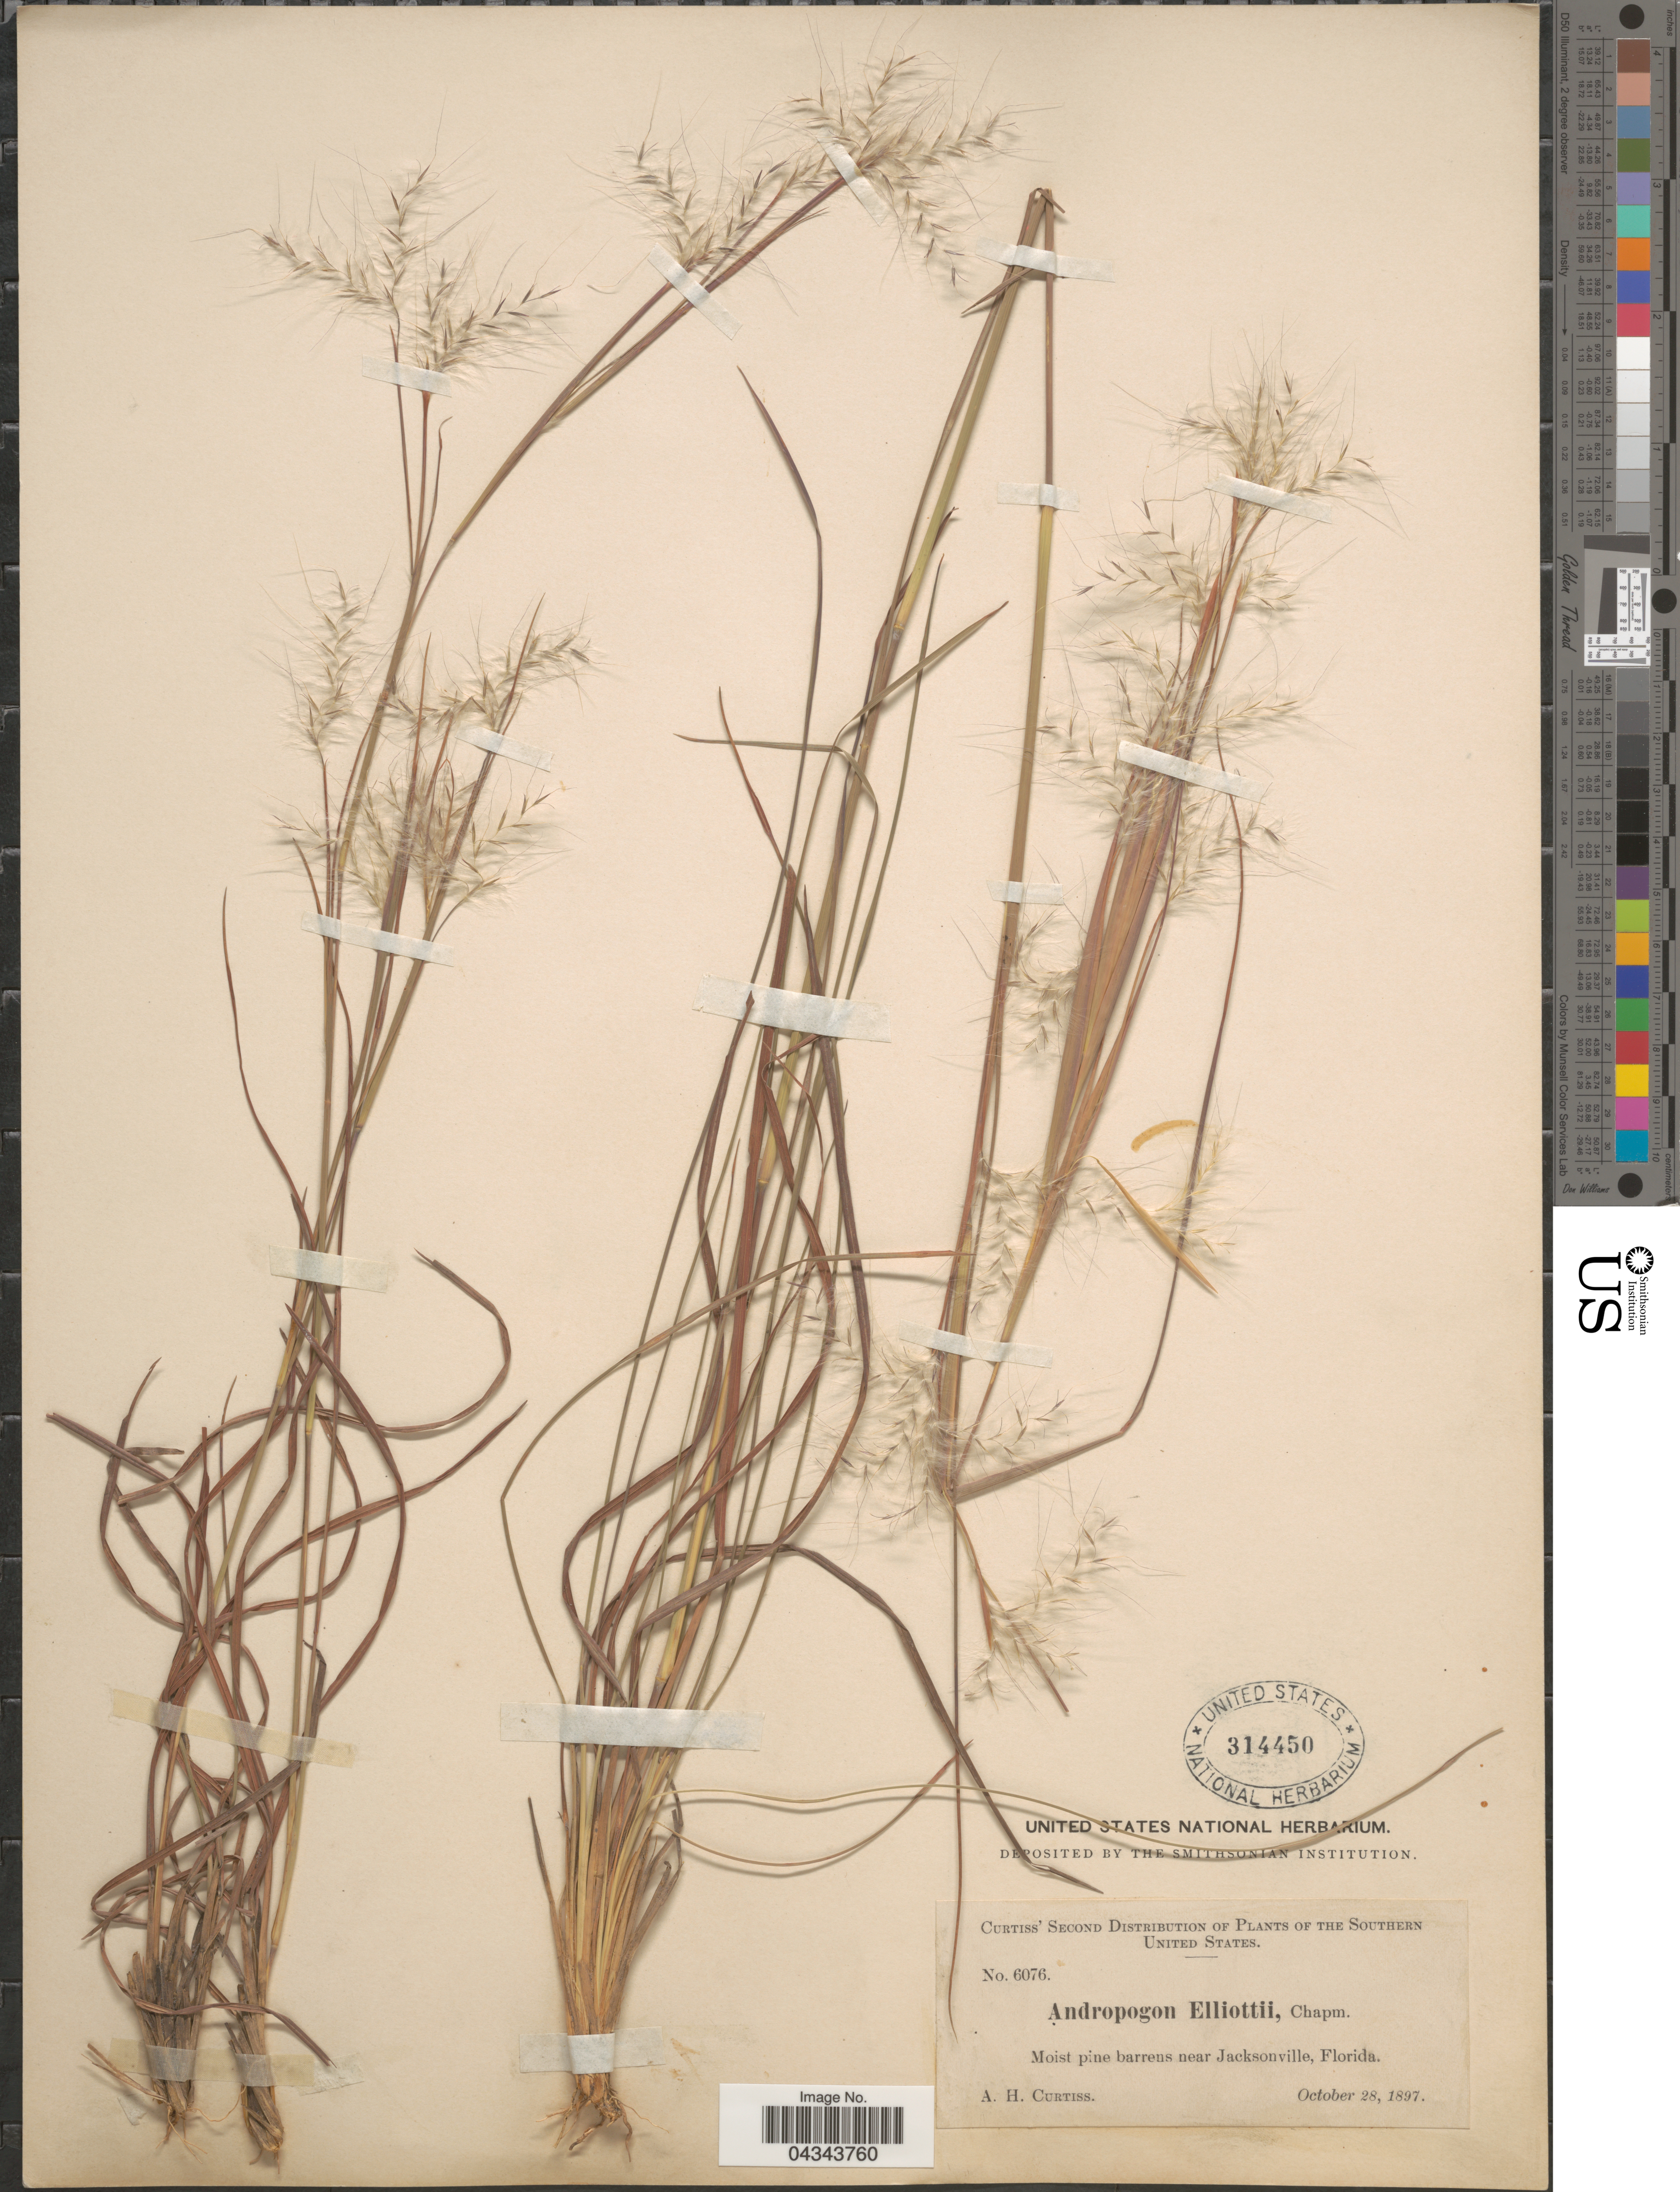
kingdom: Plantae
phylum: Tracheophyta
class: Liliopsida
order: Poales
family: Poaceae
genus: Andropogon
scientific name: Andropogon ternarius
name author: Michx.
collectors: A. H. Curtiss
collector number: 6076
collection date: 1897-10-28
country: United States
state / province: Florida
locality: The Southern United States. Near Jacksonville.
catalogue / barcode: US 314450